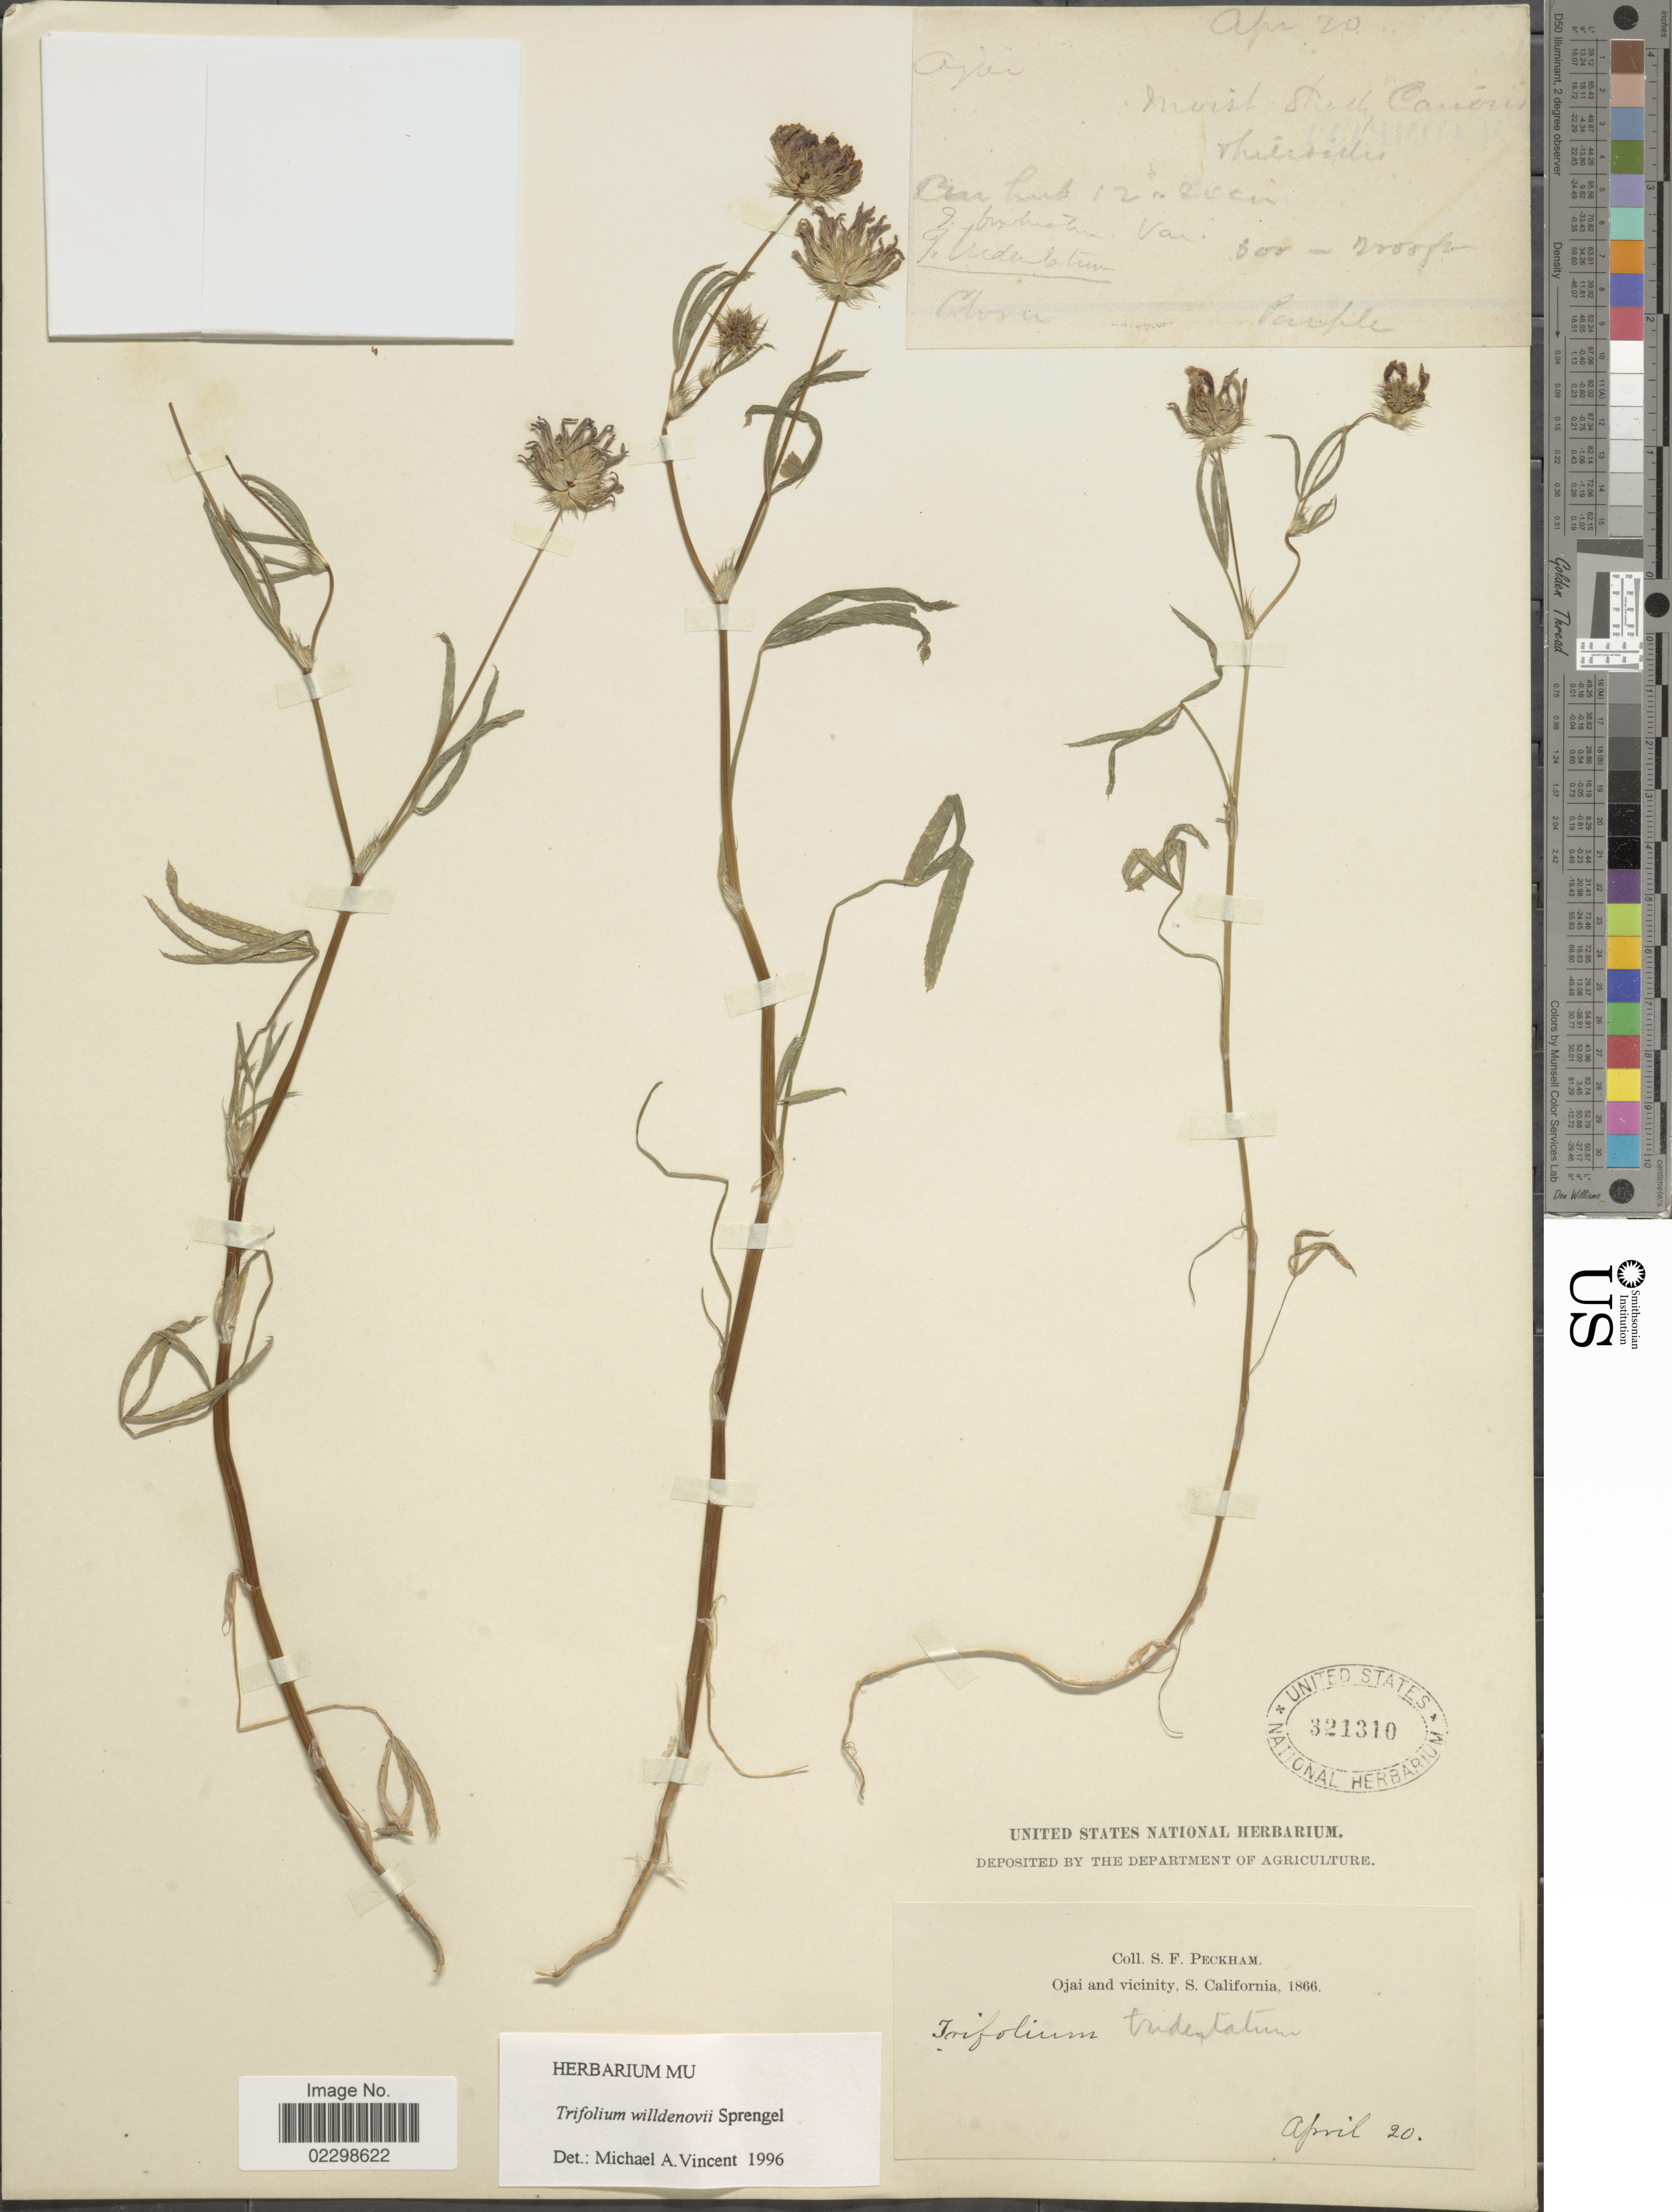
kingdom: Plantae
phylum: Tracheophyta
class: Magnoliopsida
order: Fabales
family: Fabaceae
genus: Trifolium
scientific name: Trifolium willdenovii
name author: Spreng.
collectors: S. Peckham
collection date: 1866-04-20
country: United States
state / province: California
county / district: Ventura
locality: Ojai and Vicinity, S. California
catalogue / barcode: US 321310